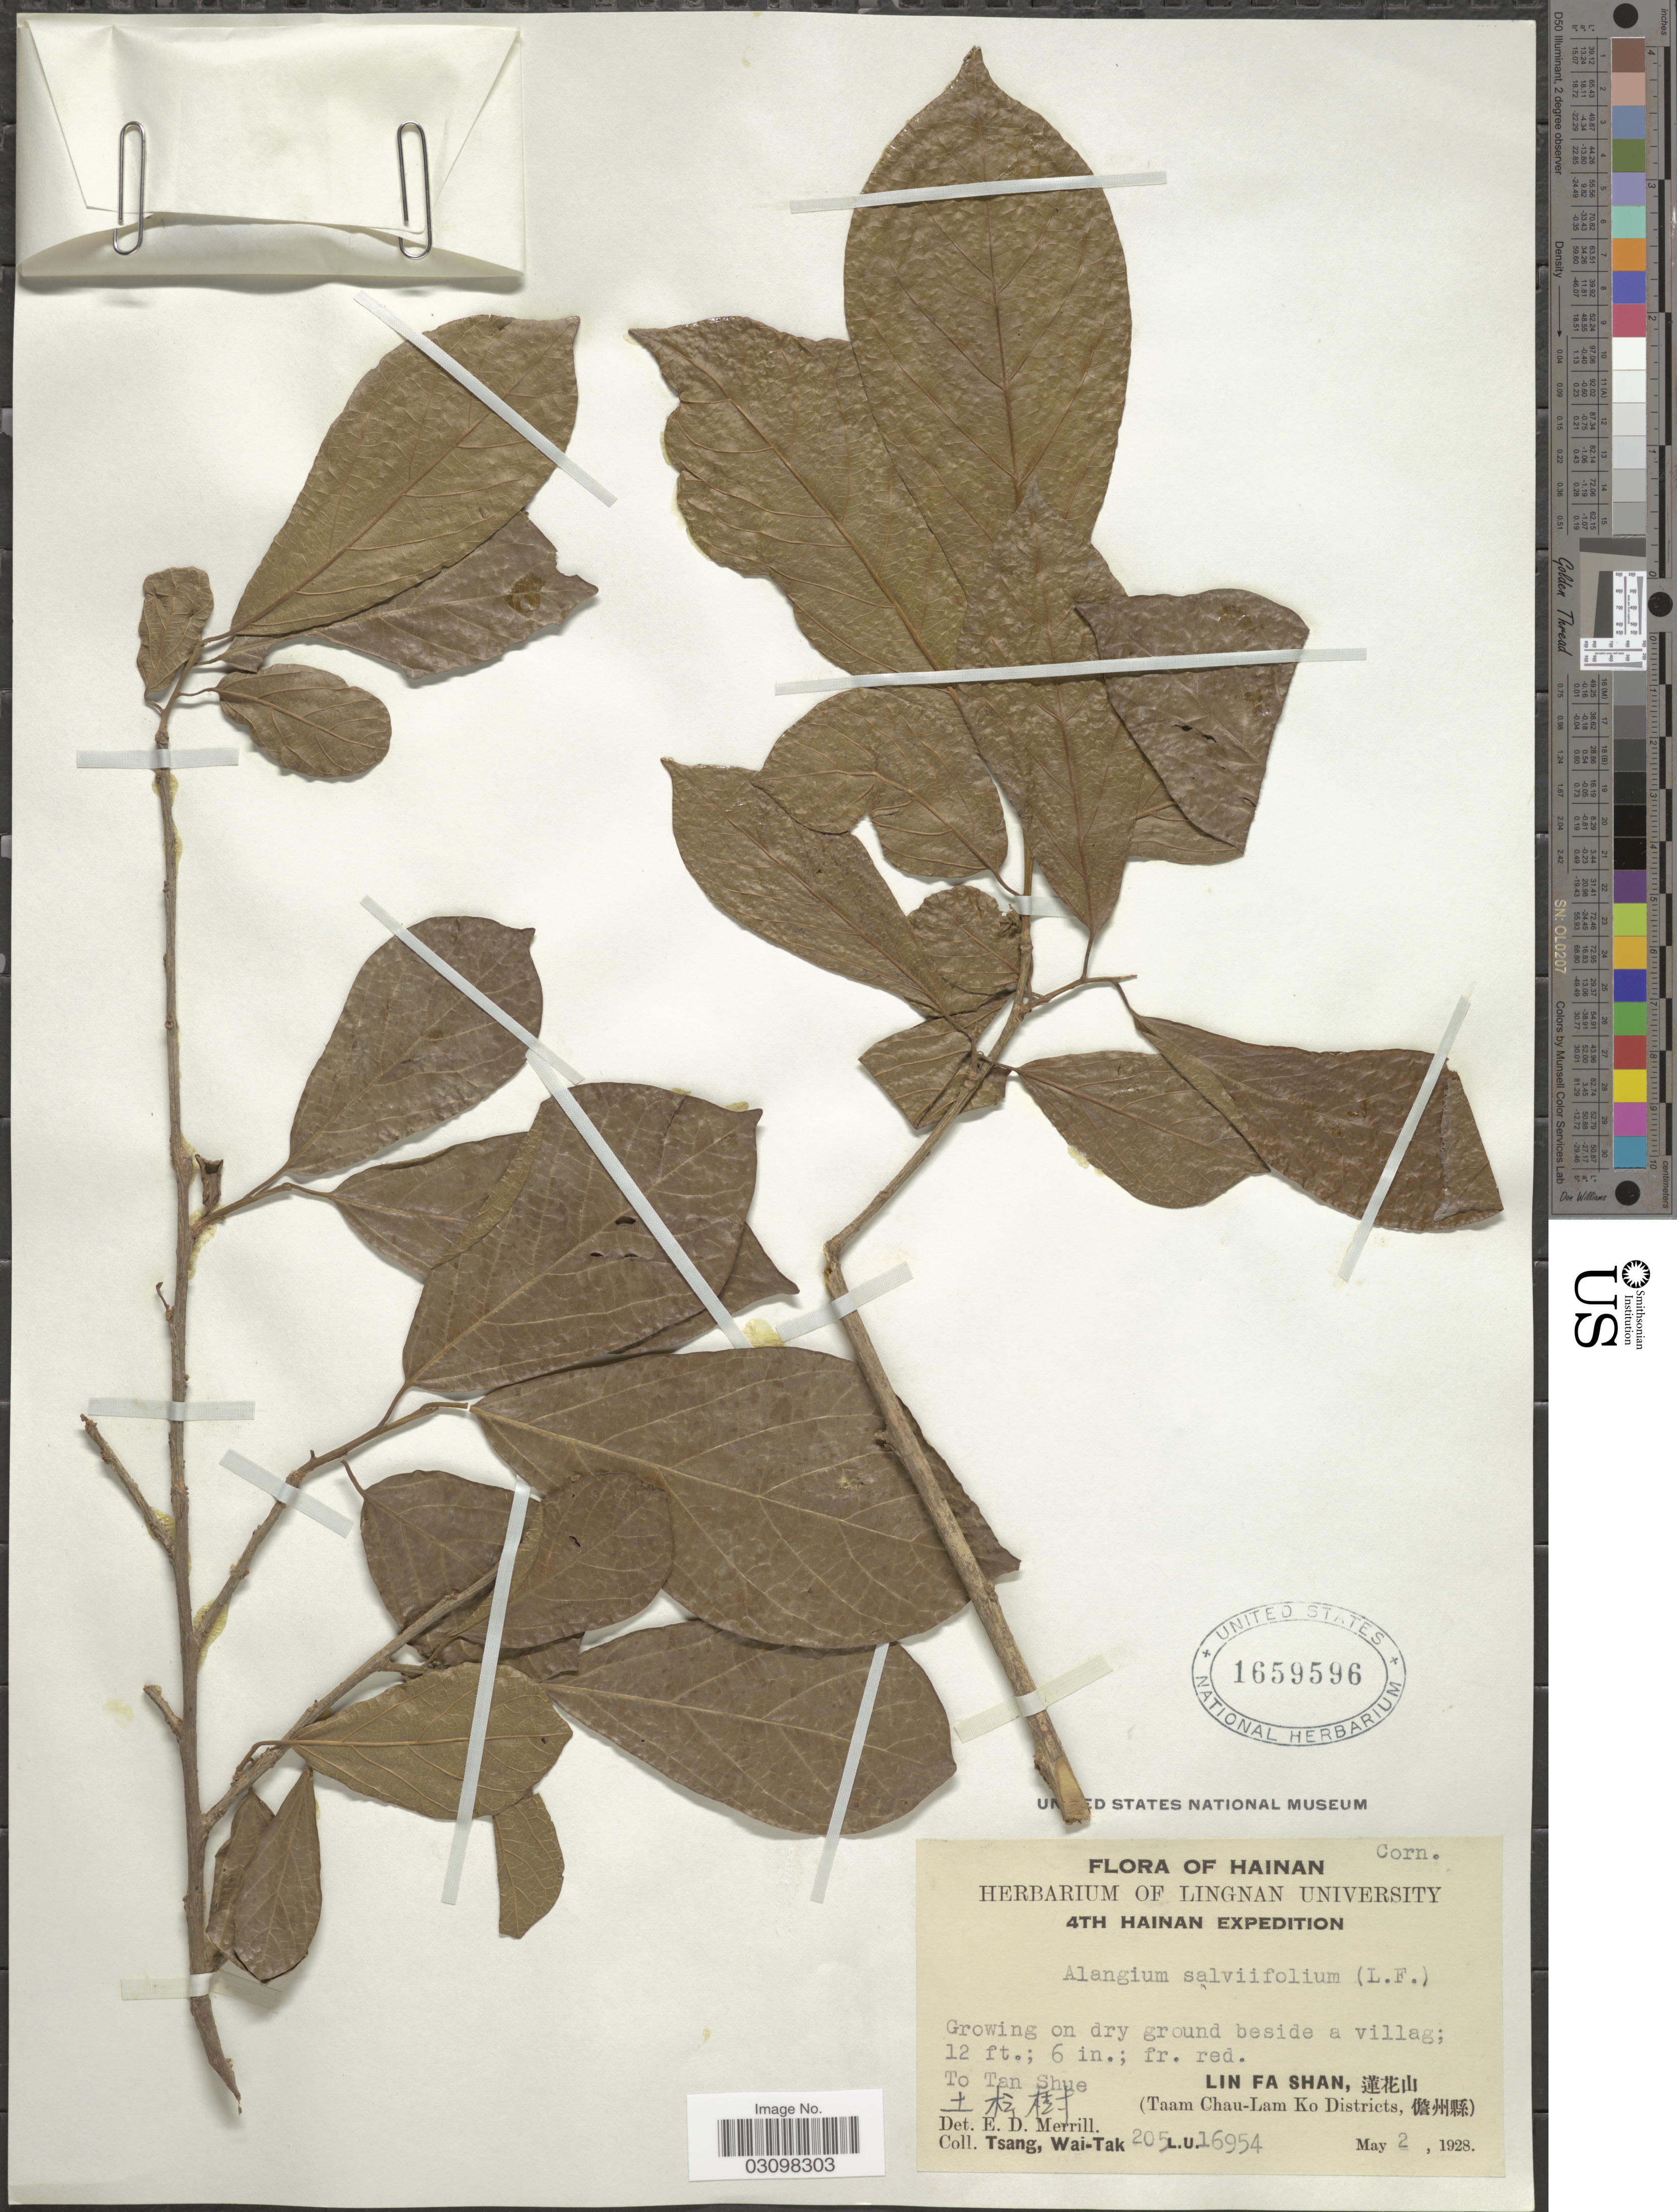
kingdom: Plantae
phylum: Tracheophyta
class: Magnoliopsida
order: Cornales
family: Cornaceae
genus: Alangium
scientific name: Alangium salviifolium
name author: (L. f.) Wangerin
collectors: W. T. Tsang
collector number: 205/L.U.16954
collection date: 1928-05-02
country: China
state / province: Hainan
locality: Tan shue . Lin Fa Shan, (Taam Chau-Lam Ko Districts.)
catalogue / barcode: US 1659596